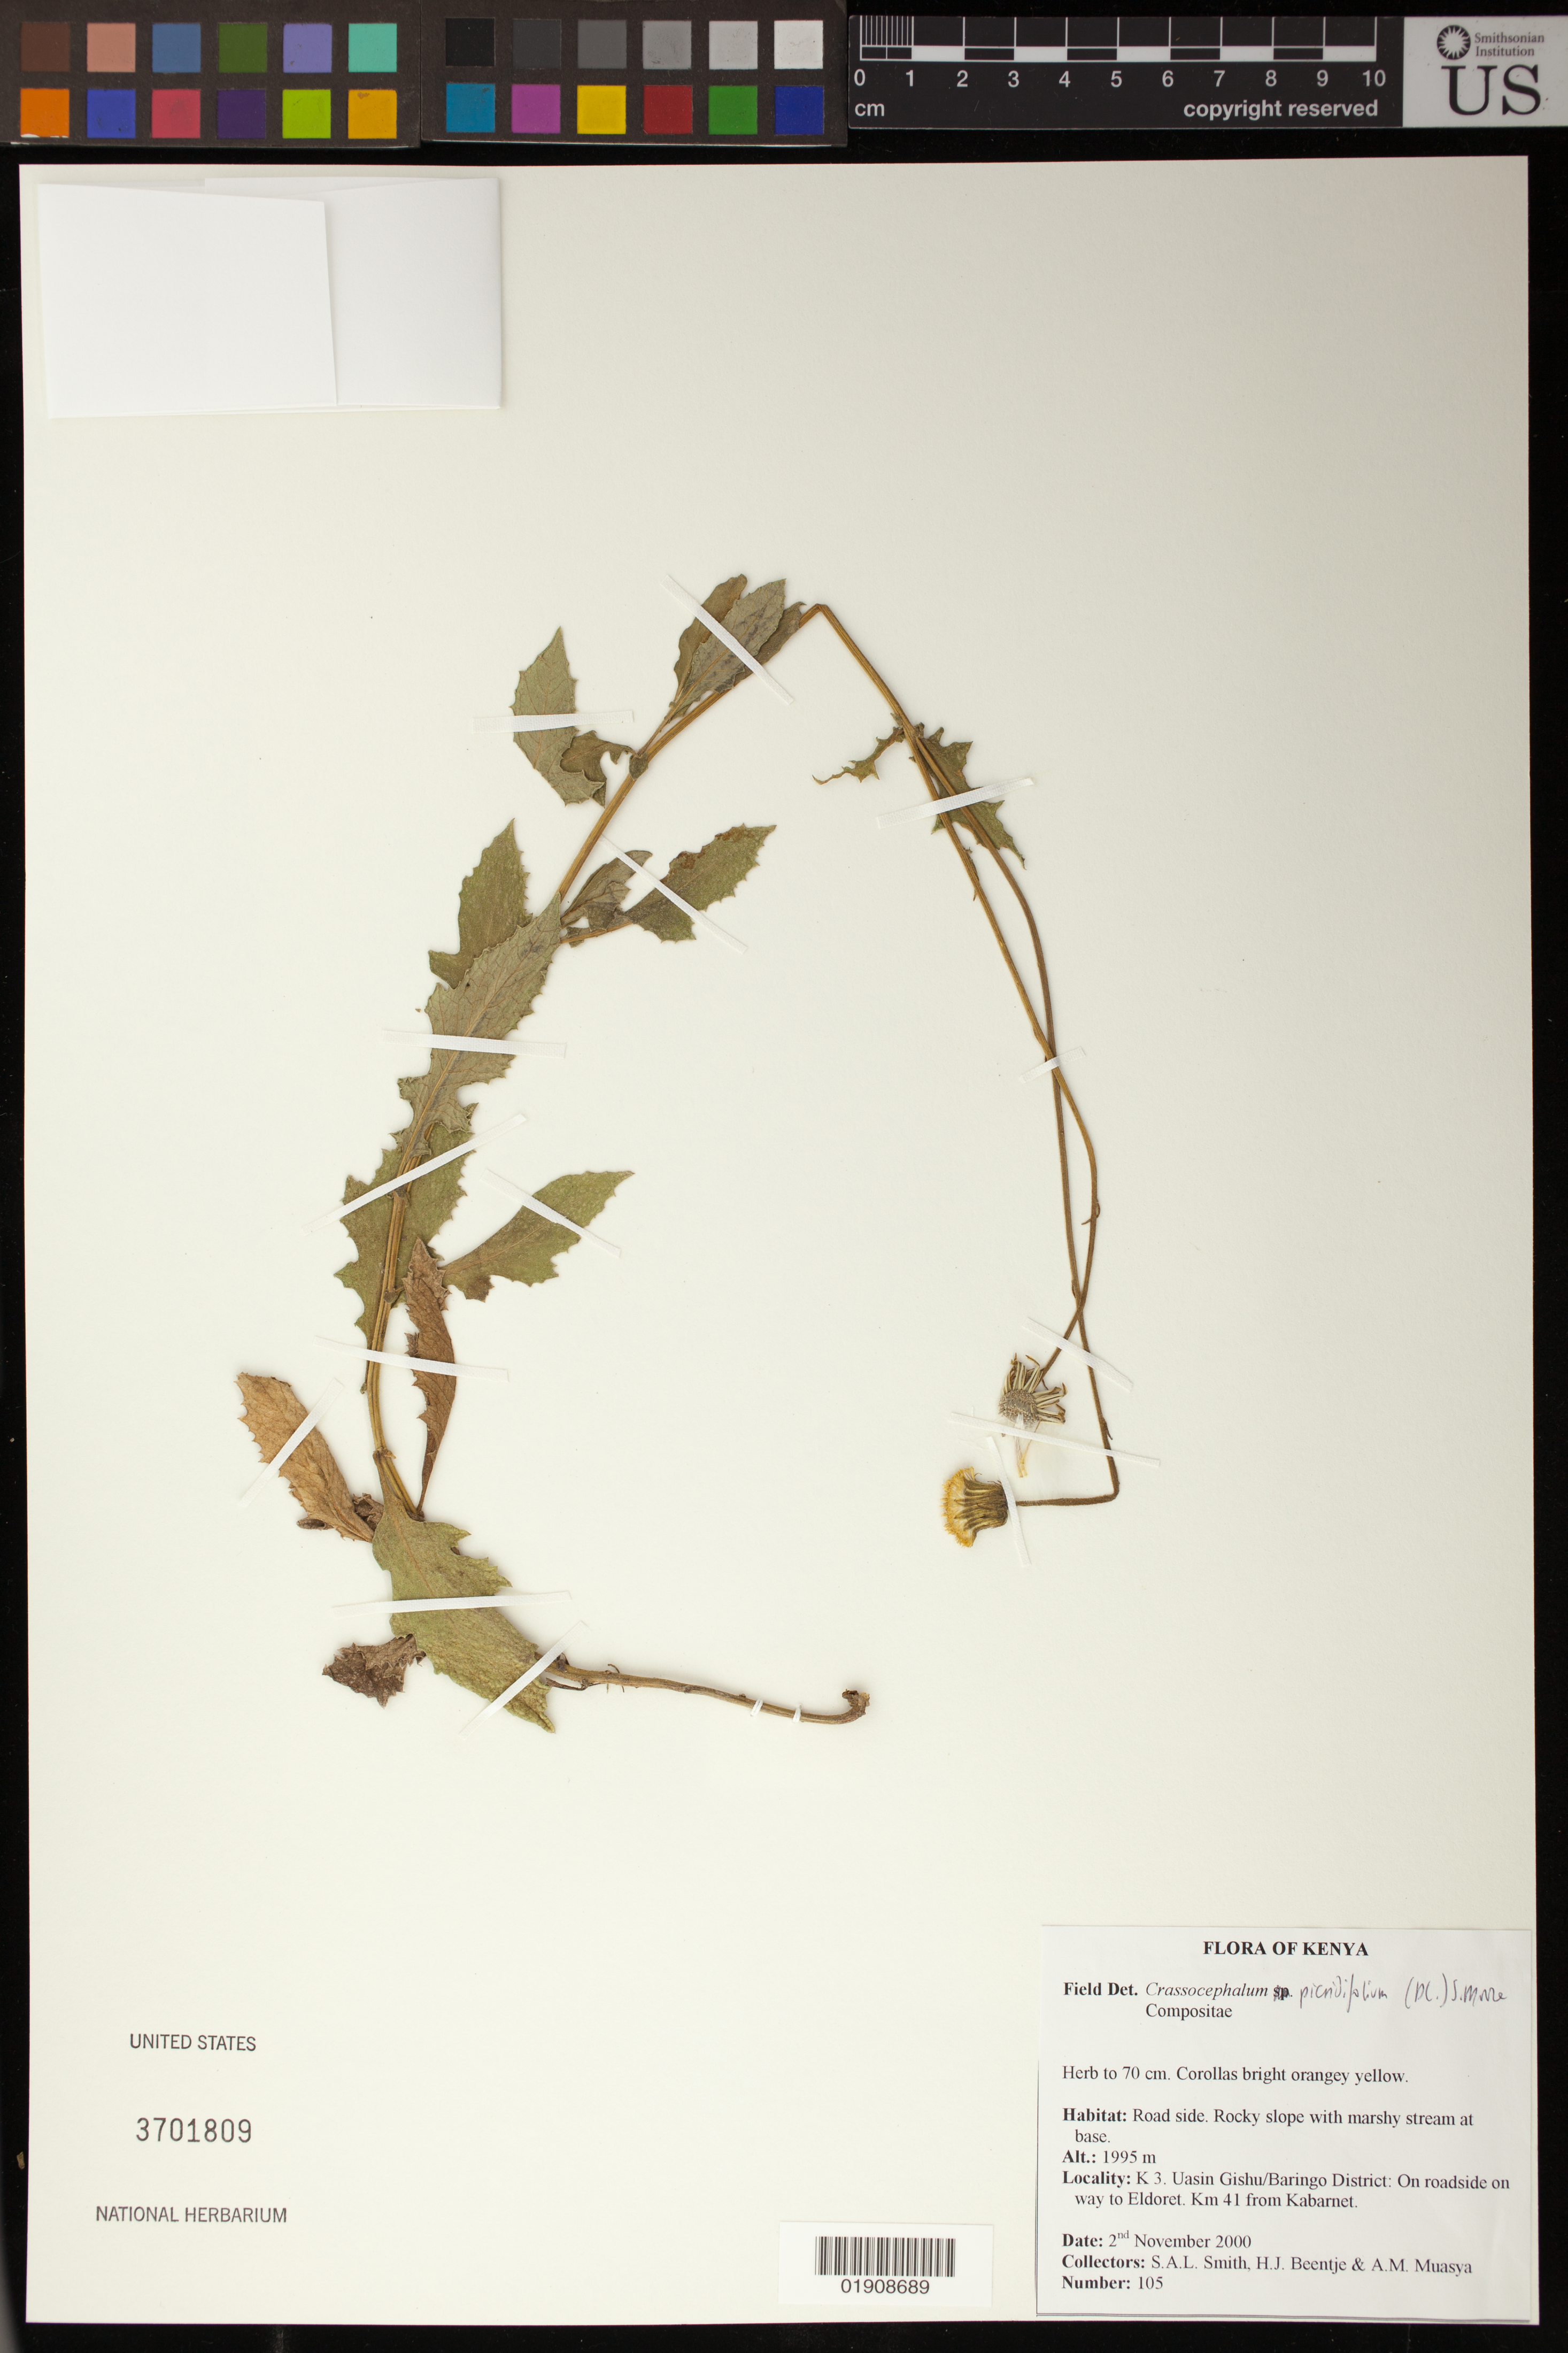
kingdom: Plantae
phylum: Tracheophyta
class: Magnoliopsida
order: Asterales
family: Asteraceae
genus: Crassocephalum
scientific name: Crassocephalum picridifolium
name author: (DC.) S. Moore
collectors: S. A. Smith, H. J. Beentje & A. Muasya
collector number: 105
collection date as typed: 2 November 2000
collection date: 2000-11-02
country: Kenya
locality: K 3: Uasin Gishu/Baringo District; on roadside on way to Eldoret. KM 41 from Kabarnet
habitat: Roadside; rocky slop with marshy stream at base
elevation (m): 1995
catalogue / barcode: US 3701808